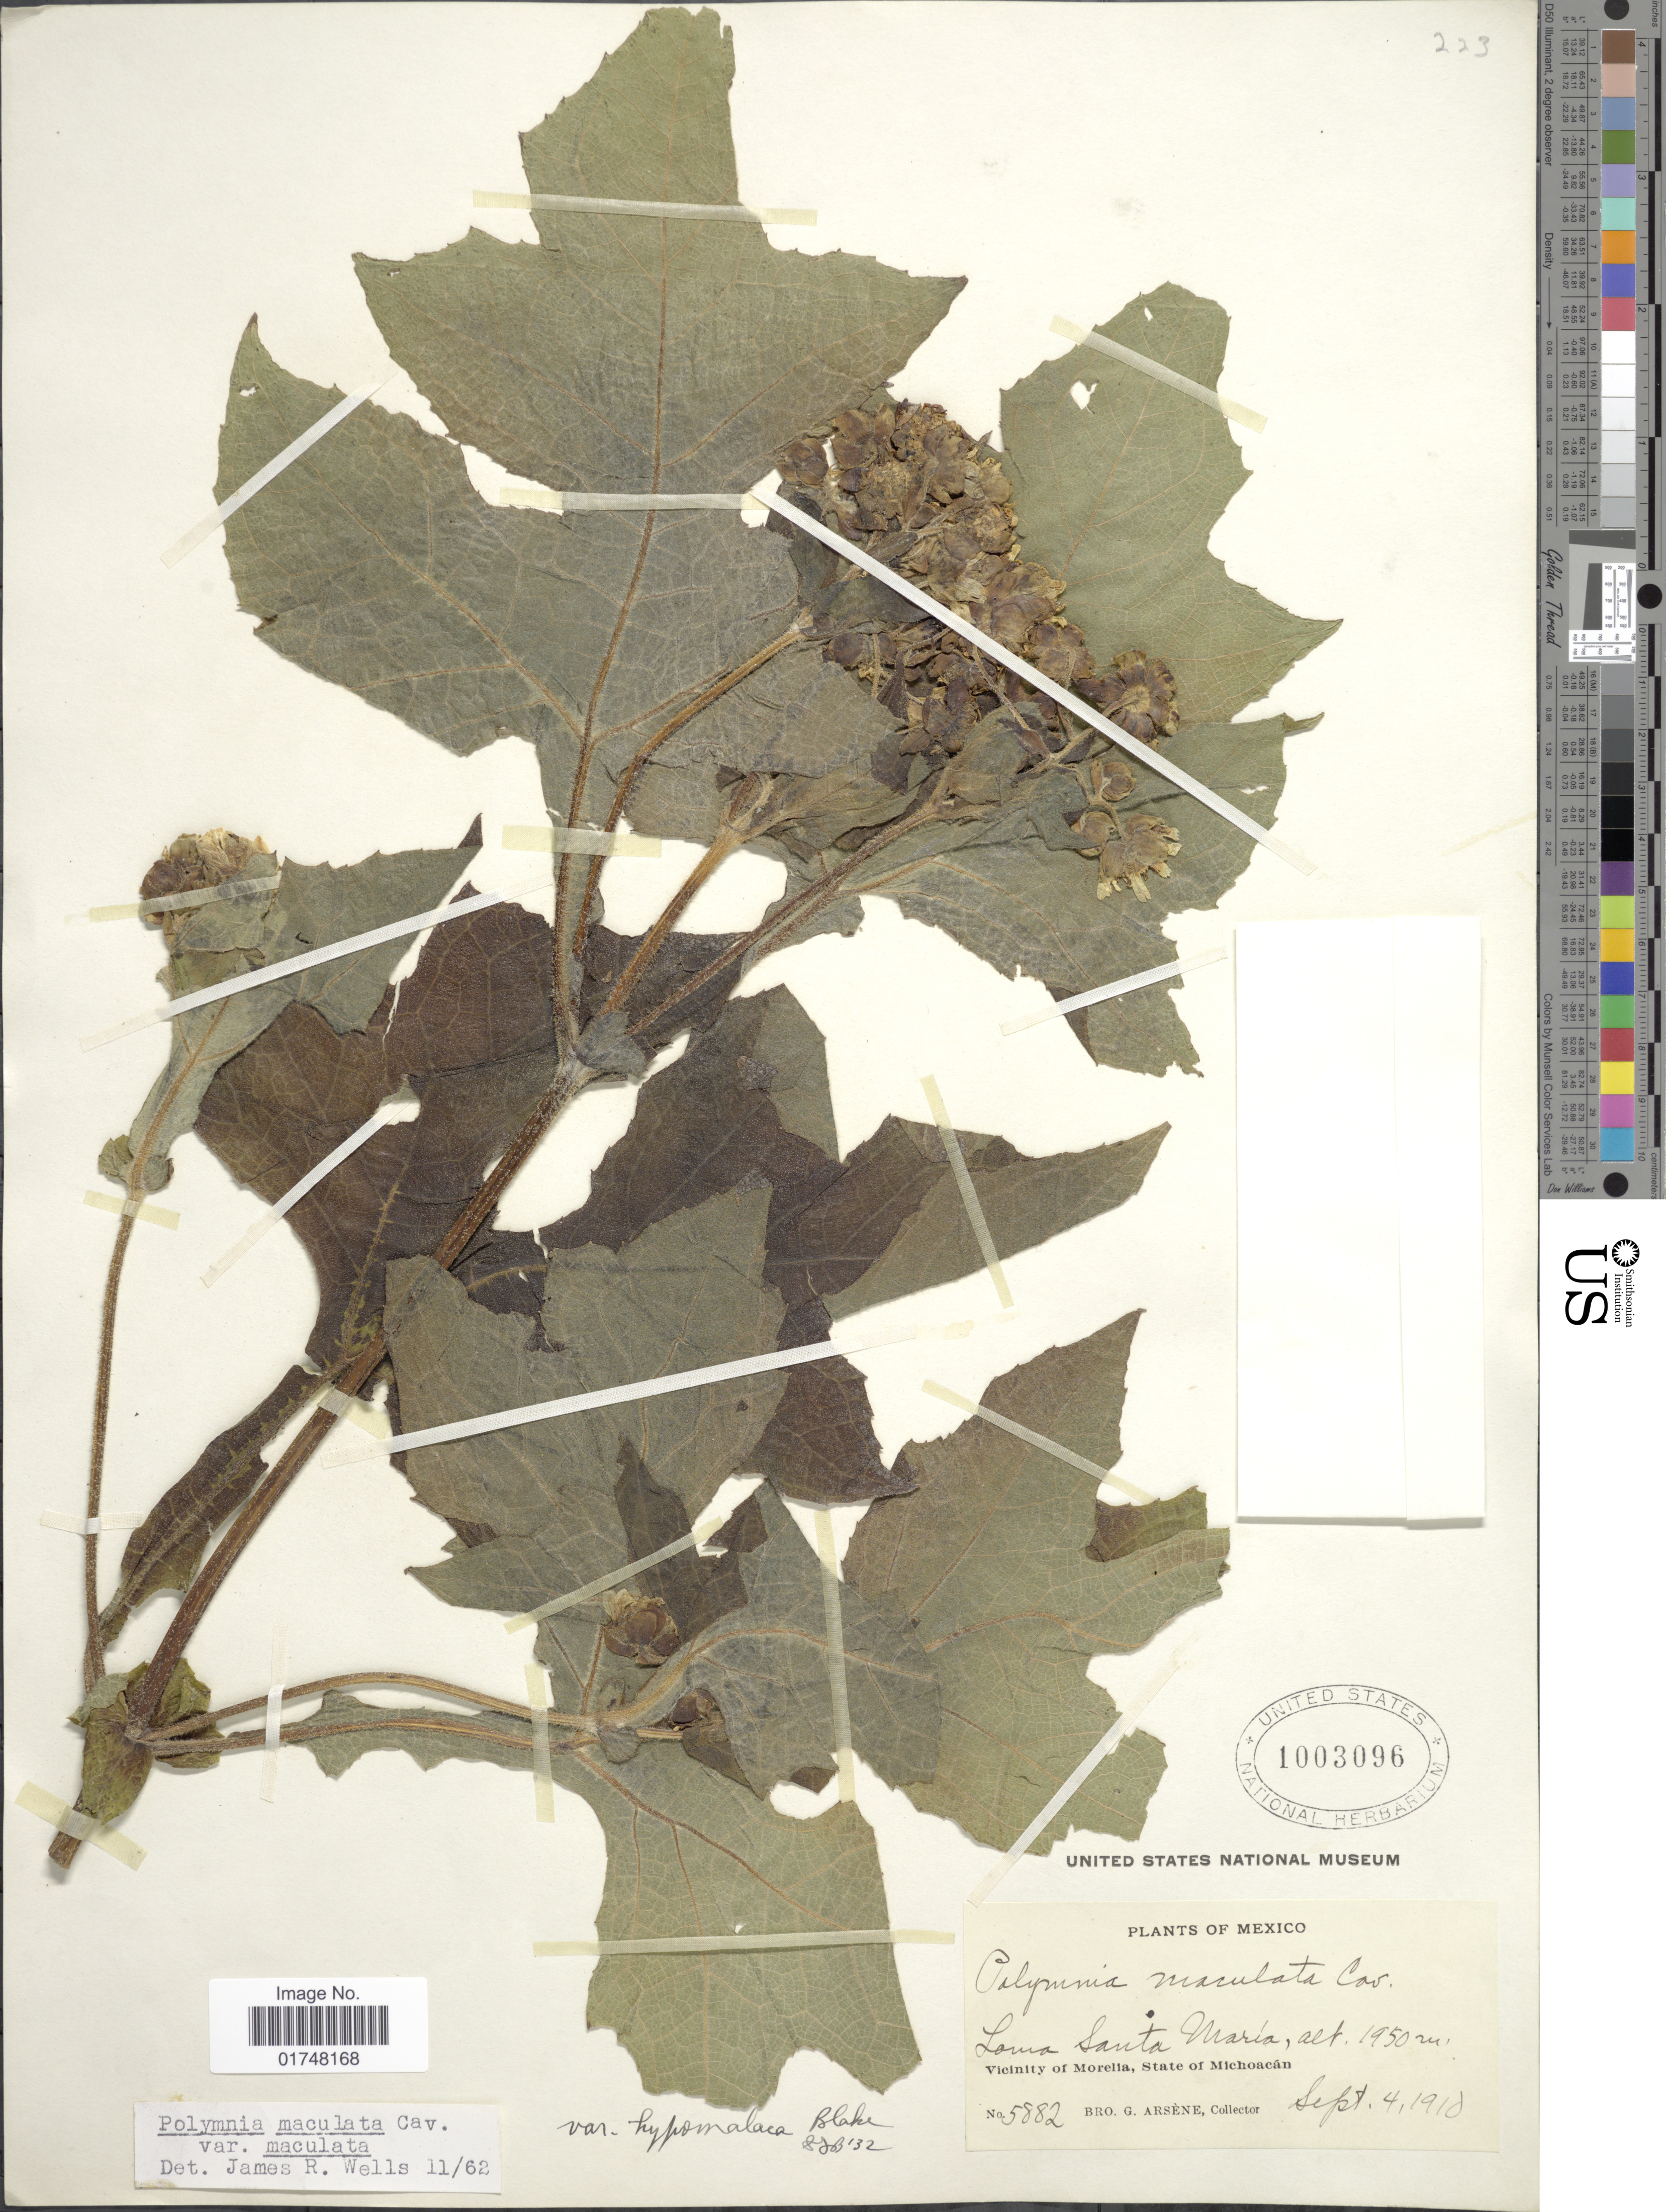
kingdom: Plantae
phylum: Tracheophyta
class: Magnoliopsida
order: Asterales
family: Asteraceae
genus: Smallanthus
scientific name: Smallanthus maculatus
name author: (Cav.) H. Rob.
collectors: Bro. G. Arsène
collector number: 5882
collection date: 1910-09-04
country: Mexico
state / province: Michoacán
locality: Loma Santa Maria. Vinicty of Morelia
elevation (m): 1950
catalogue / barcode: US 1003096